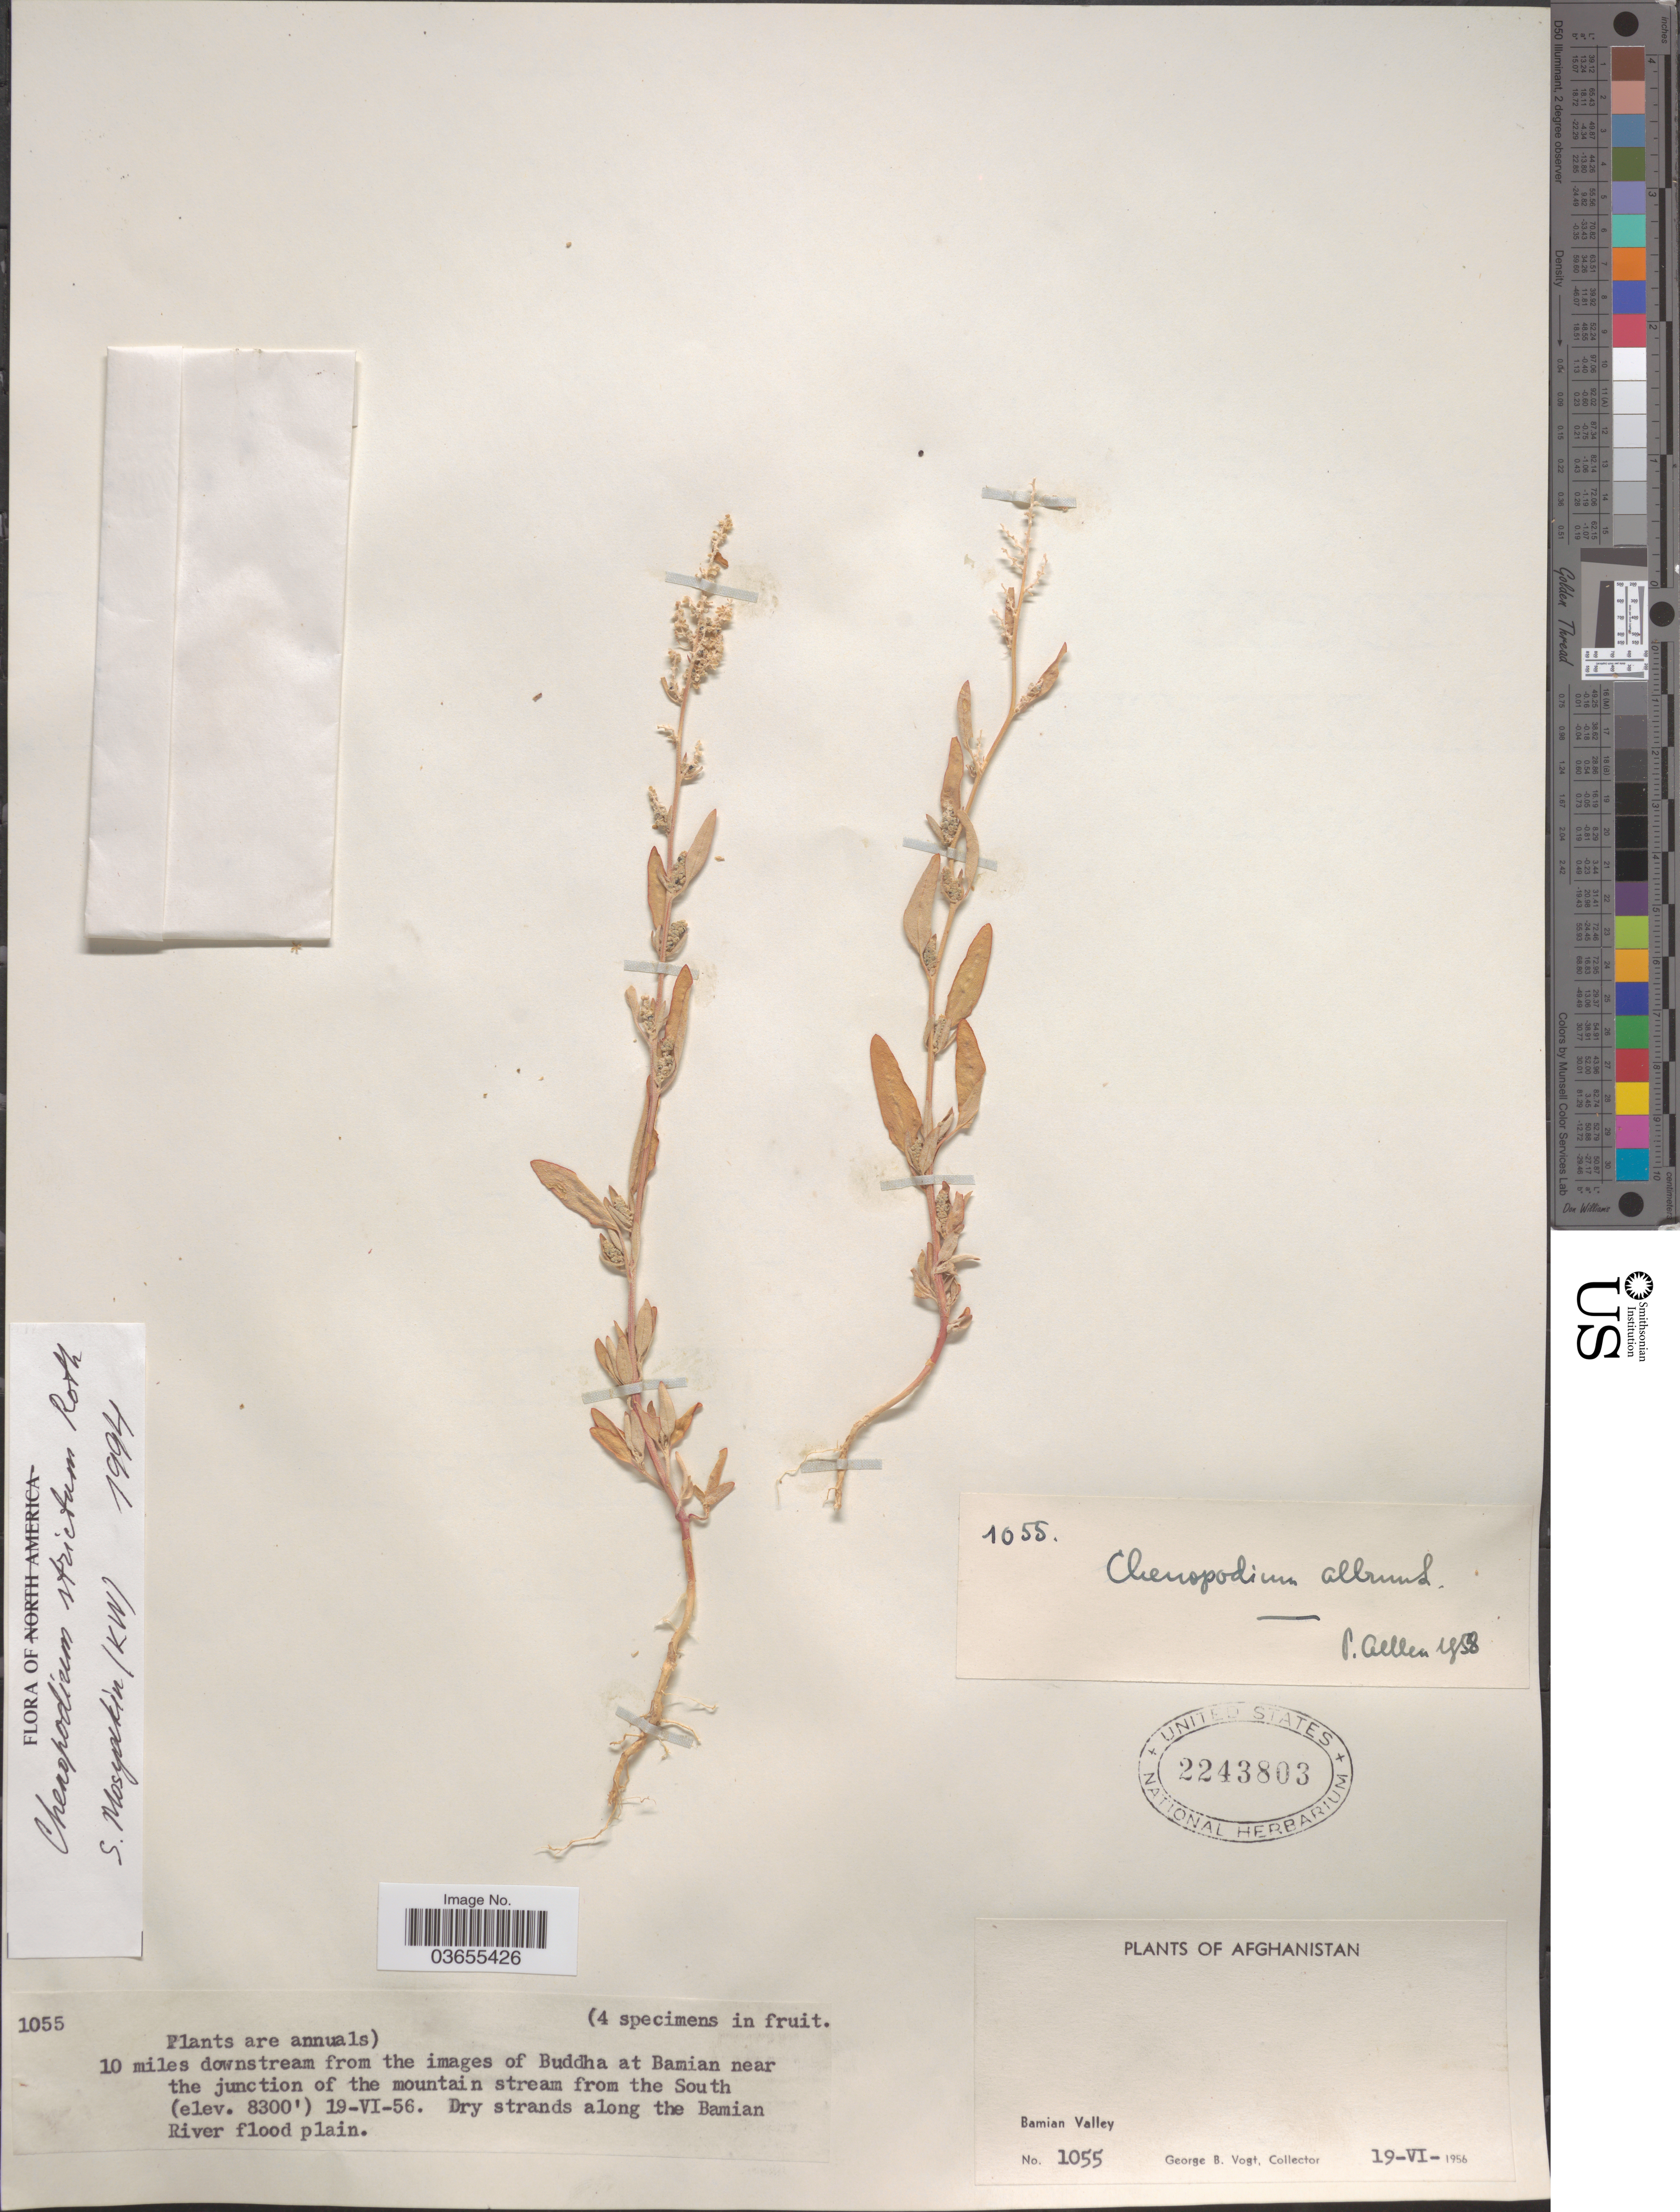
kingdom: Plantae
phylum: Tracheophyta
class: Magnoliopsida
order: Caryophyllales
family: Amaranthaceae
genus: Chenopodium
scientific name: Chenopodium strictum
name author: Roth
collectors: G. B. Vogt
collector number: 1055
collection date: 1956-06-19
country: Afghanistan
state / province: Bamian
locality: Bamian Valley. 10 miles downstream from the images of Buddha at Bamian near the junction of the mountain stream from the South. Dry strands along the Bamian River flood plain.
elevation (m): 2530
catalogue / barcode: US 2243803